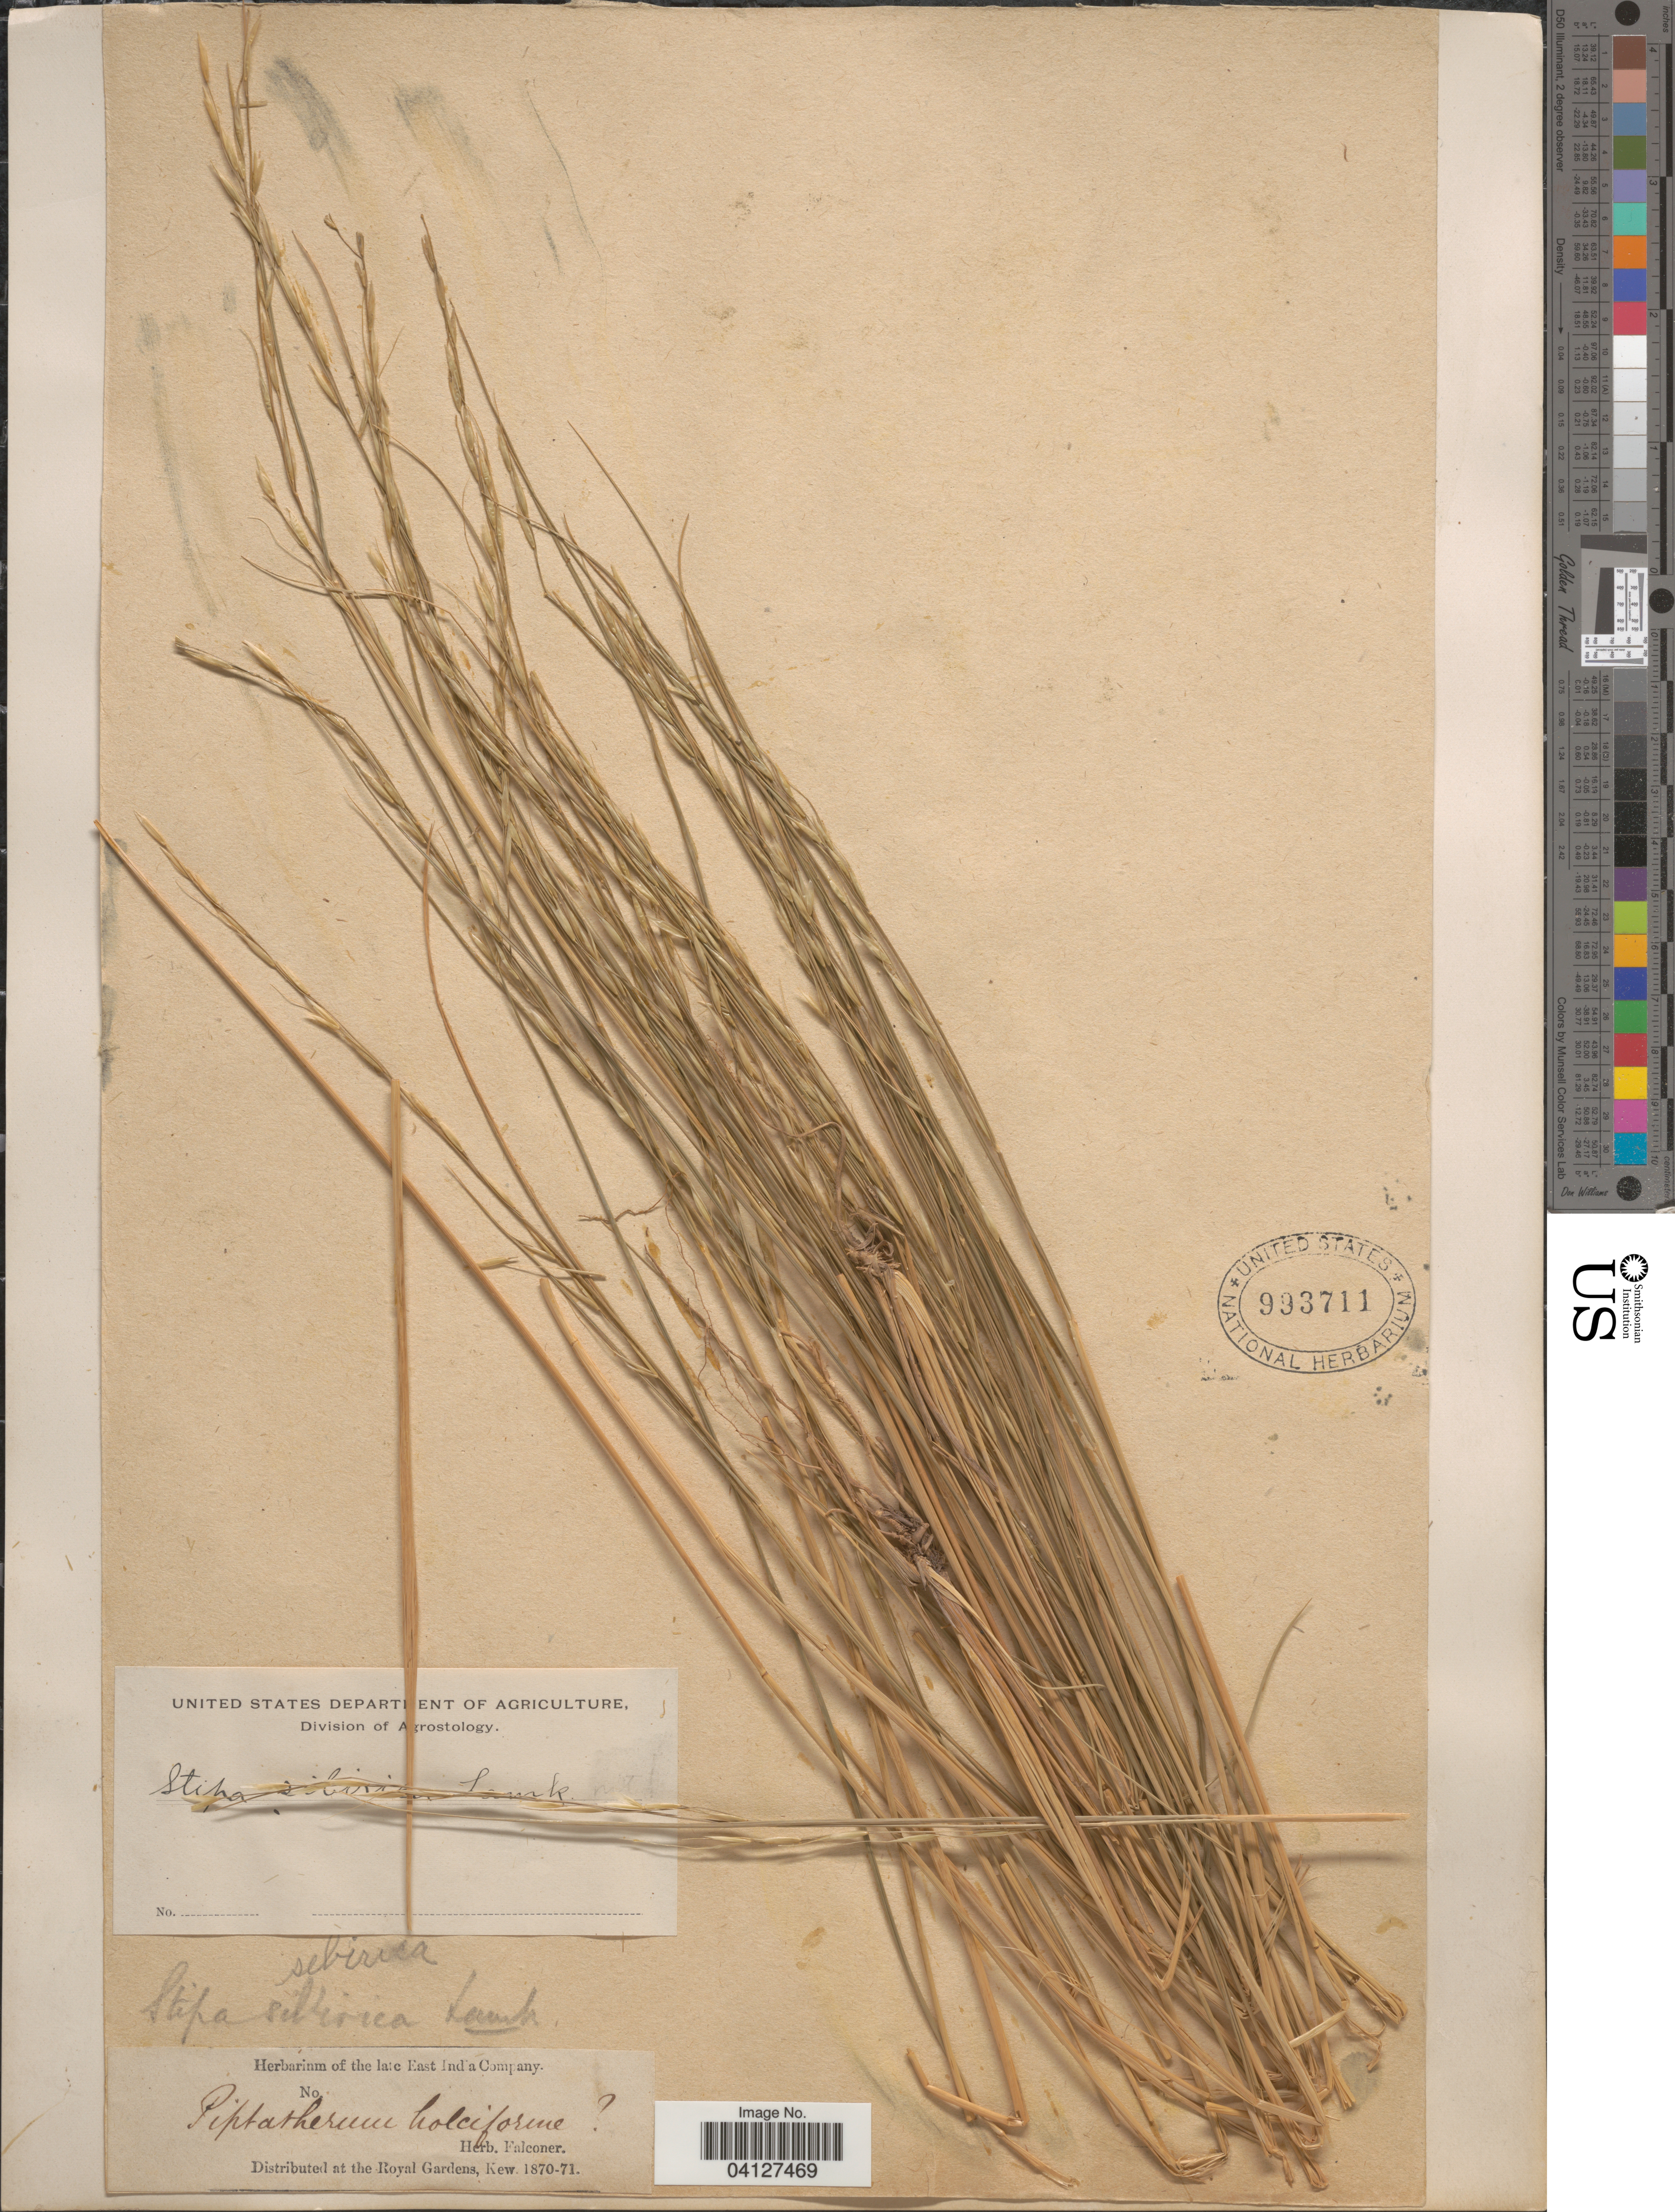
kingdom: Plantae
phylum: Tracheophyta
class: Liliopsida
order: Poales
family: Poaceae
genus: Stipa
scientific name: Stipa sibirica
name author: (L.) Lam.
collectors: ex herb. Falconer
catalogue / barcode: US 993711